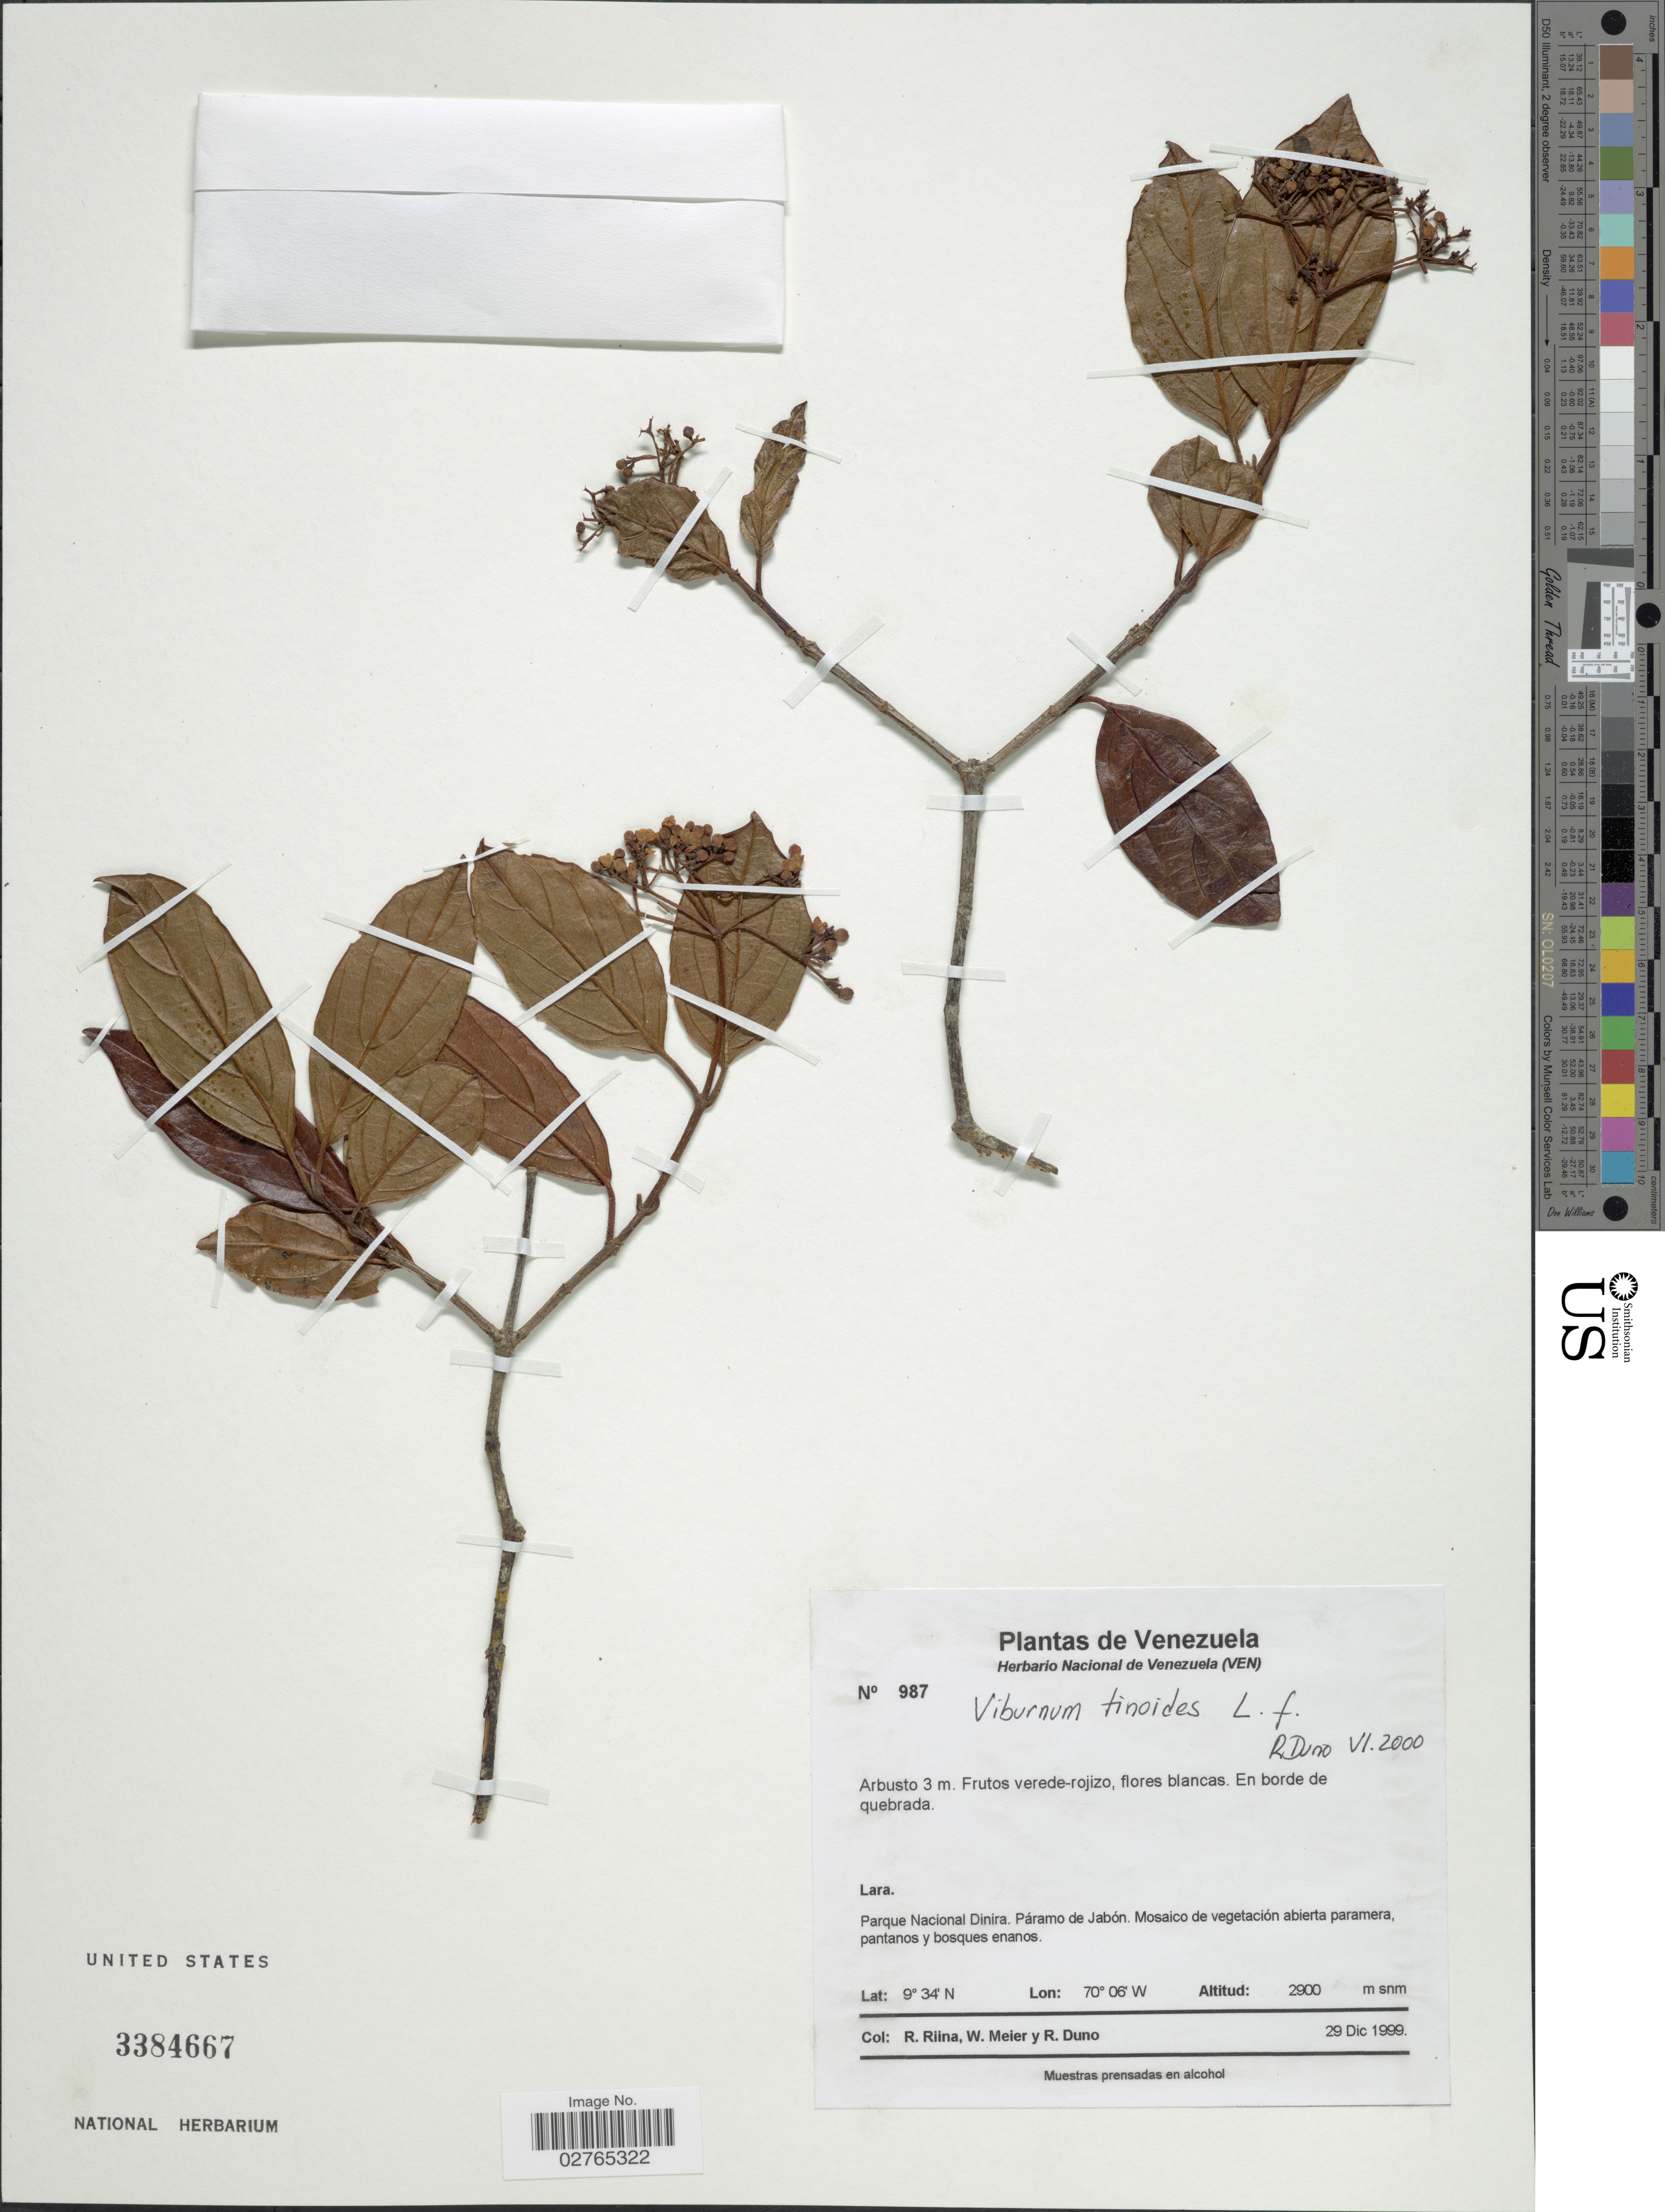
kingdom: Plantae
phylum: Tracheophyta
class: Magnoliopsida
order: Dipsacales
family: Viburnaceae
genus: Viburnum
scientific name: Viburnum tinoides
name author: L. f.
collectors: R. Riina, W. Meier & R. Duno de Stefano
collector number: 987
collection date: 1999-12-29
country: Venezuela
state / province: Lara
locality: Parque Nacional Dinira. Páramo de Jabón.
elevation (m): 2900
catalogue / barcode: US 3384667